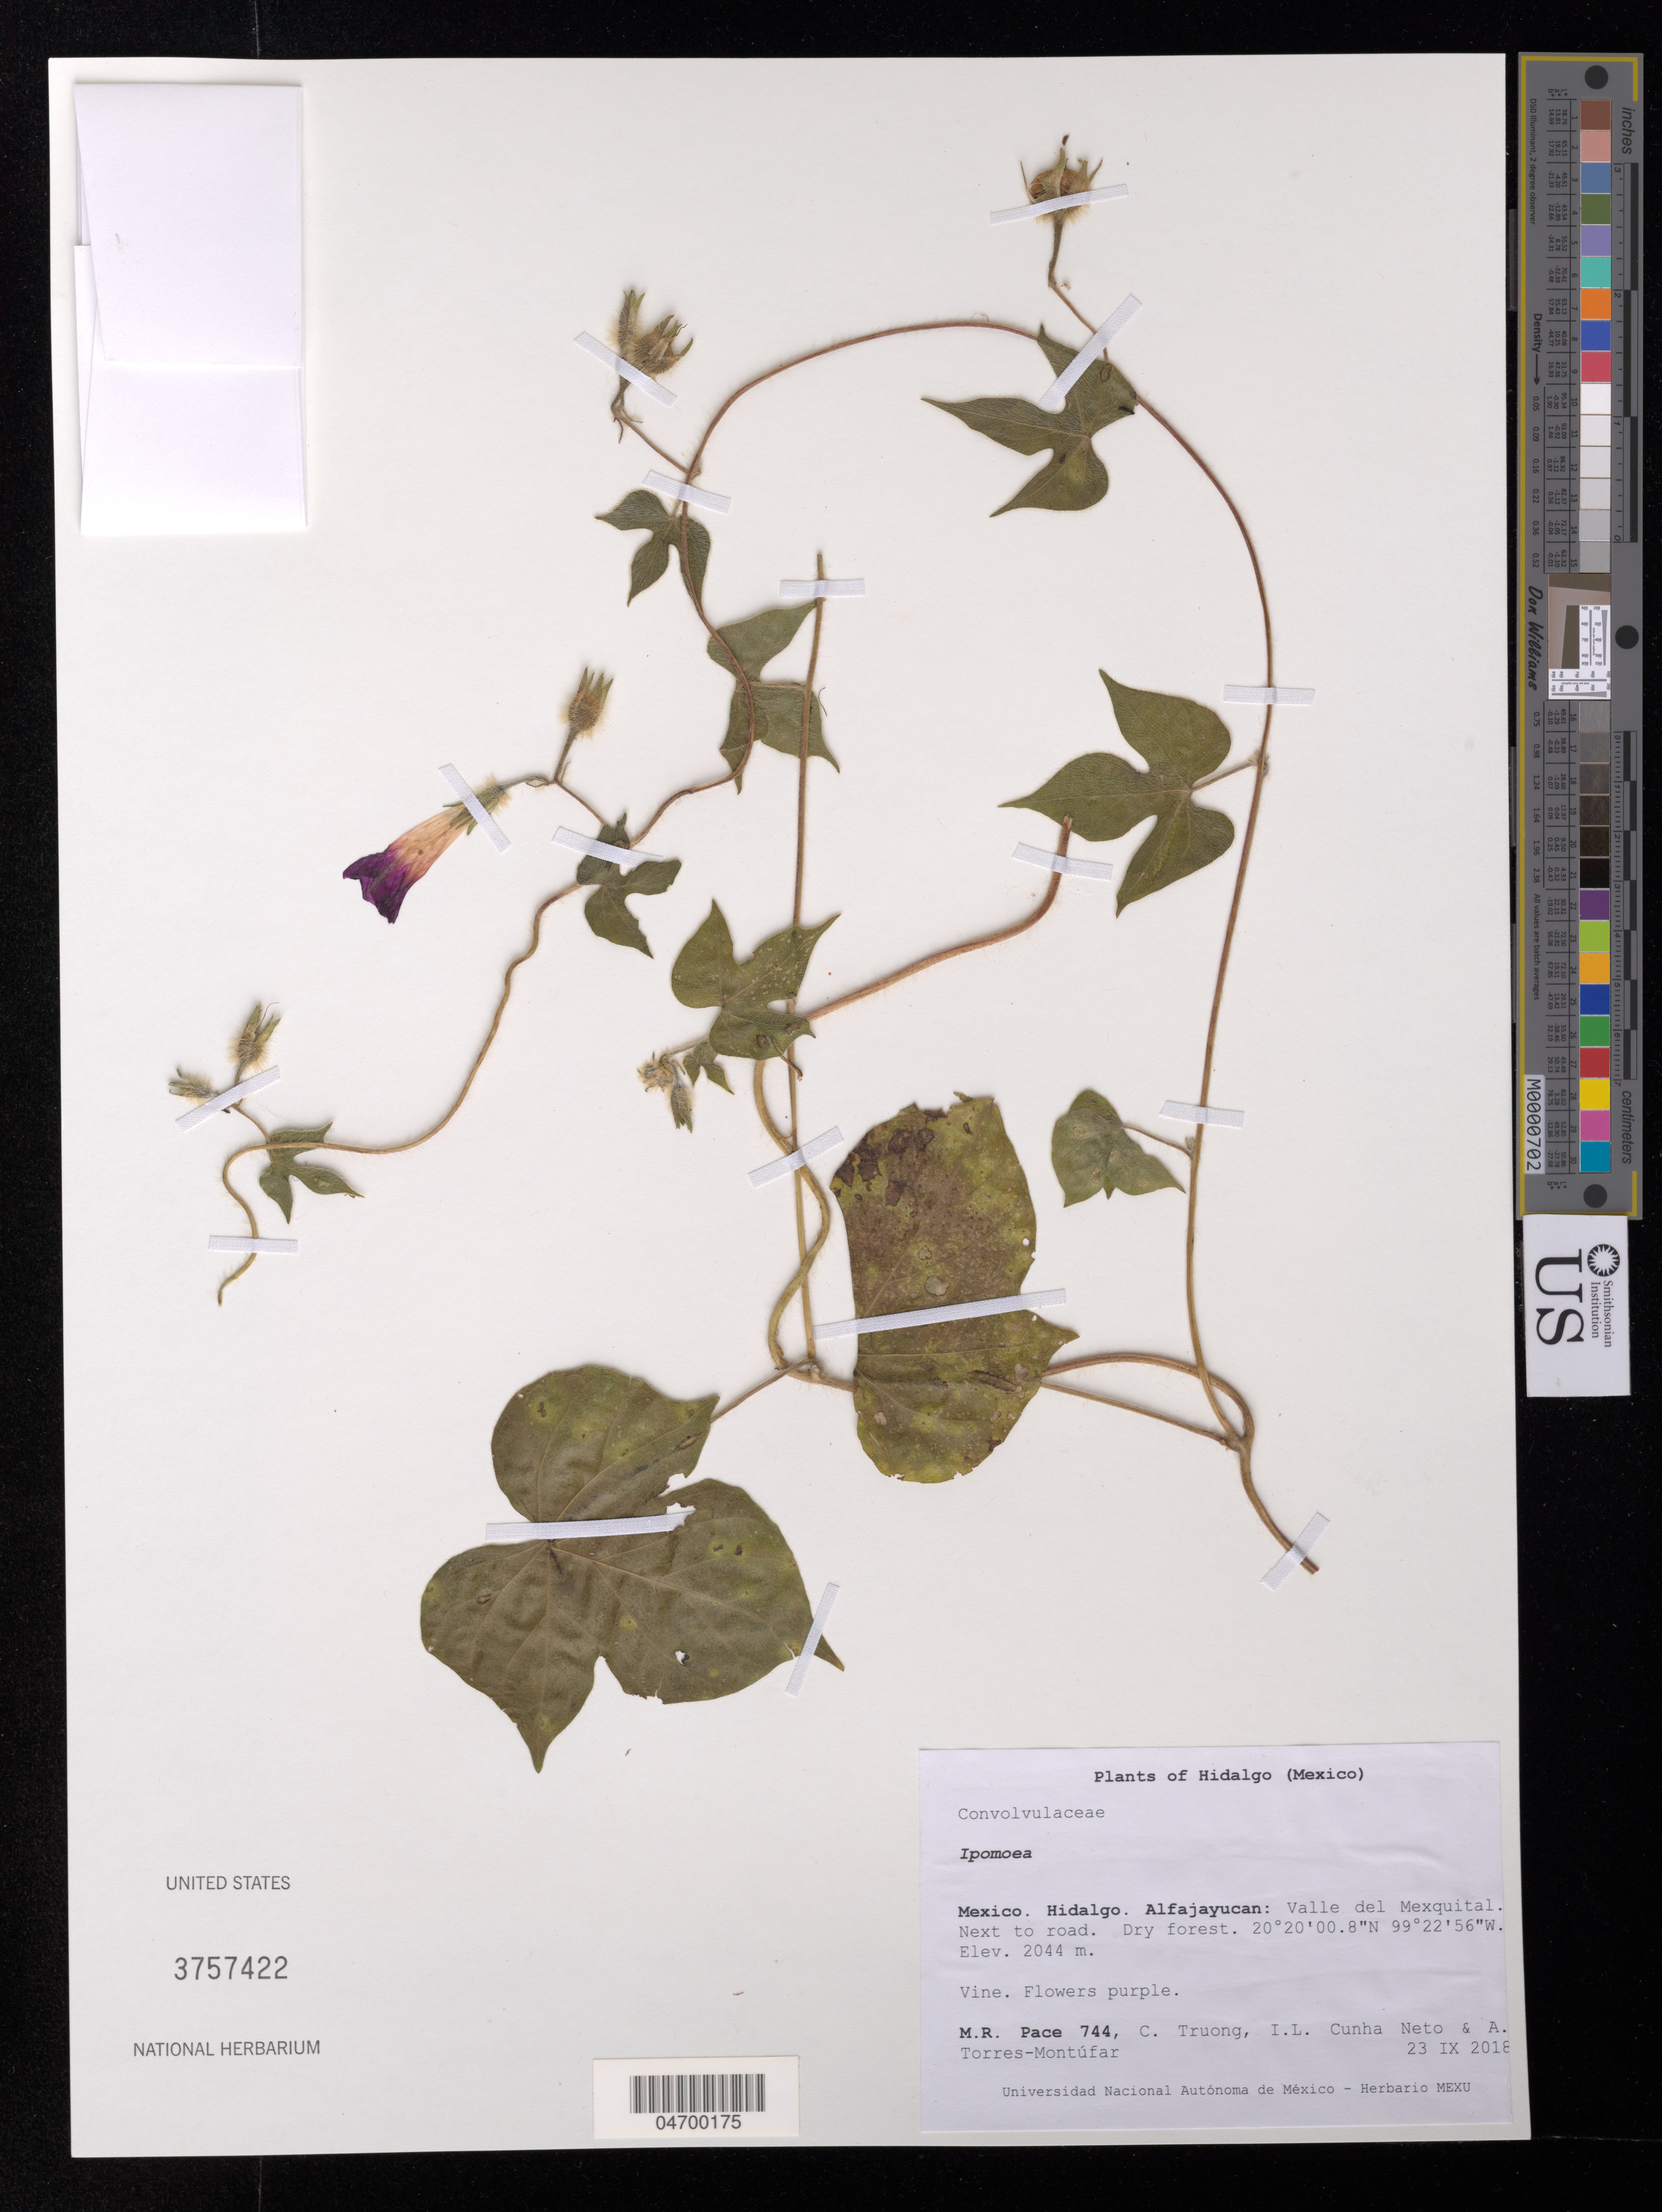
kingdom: Plantae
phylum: Tracheophyta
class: Magnoliopsida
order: Solanales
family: Convolvulaceae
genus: Ipomoea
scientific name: Ipomoea sp.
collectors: M. R. Pace, C. Truong, I. L. Cunha Neto & A. Torres-Montúfar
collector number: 744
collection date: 2018-09-23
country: Mexico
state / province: Hidalgo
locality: Alfajayucan: Valle del Mexquital. Next to road.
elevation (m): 2044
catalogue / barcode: US 3757422